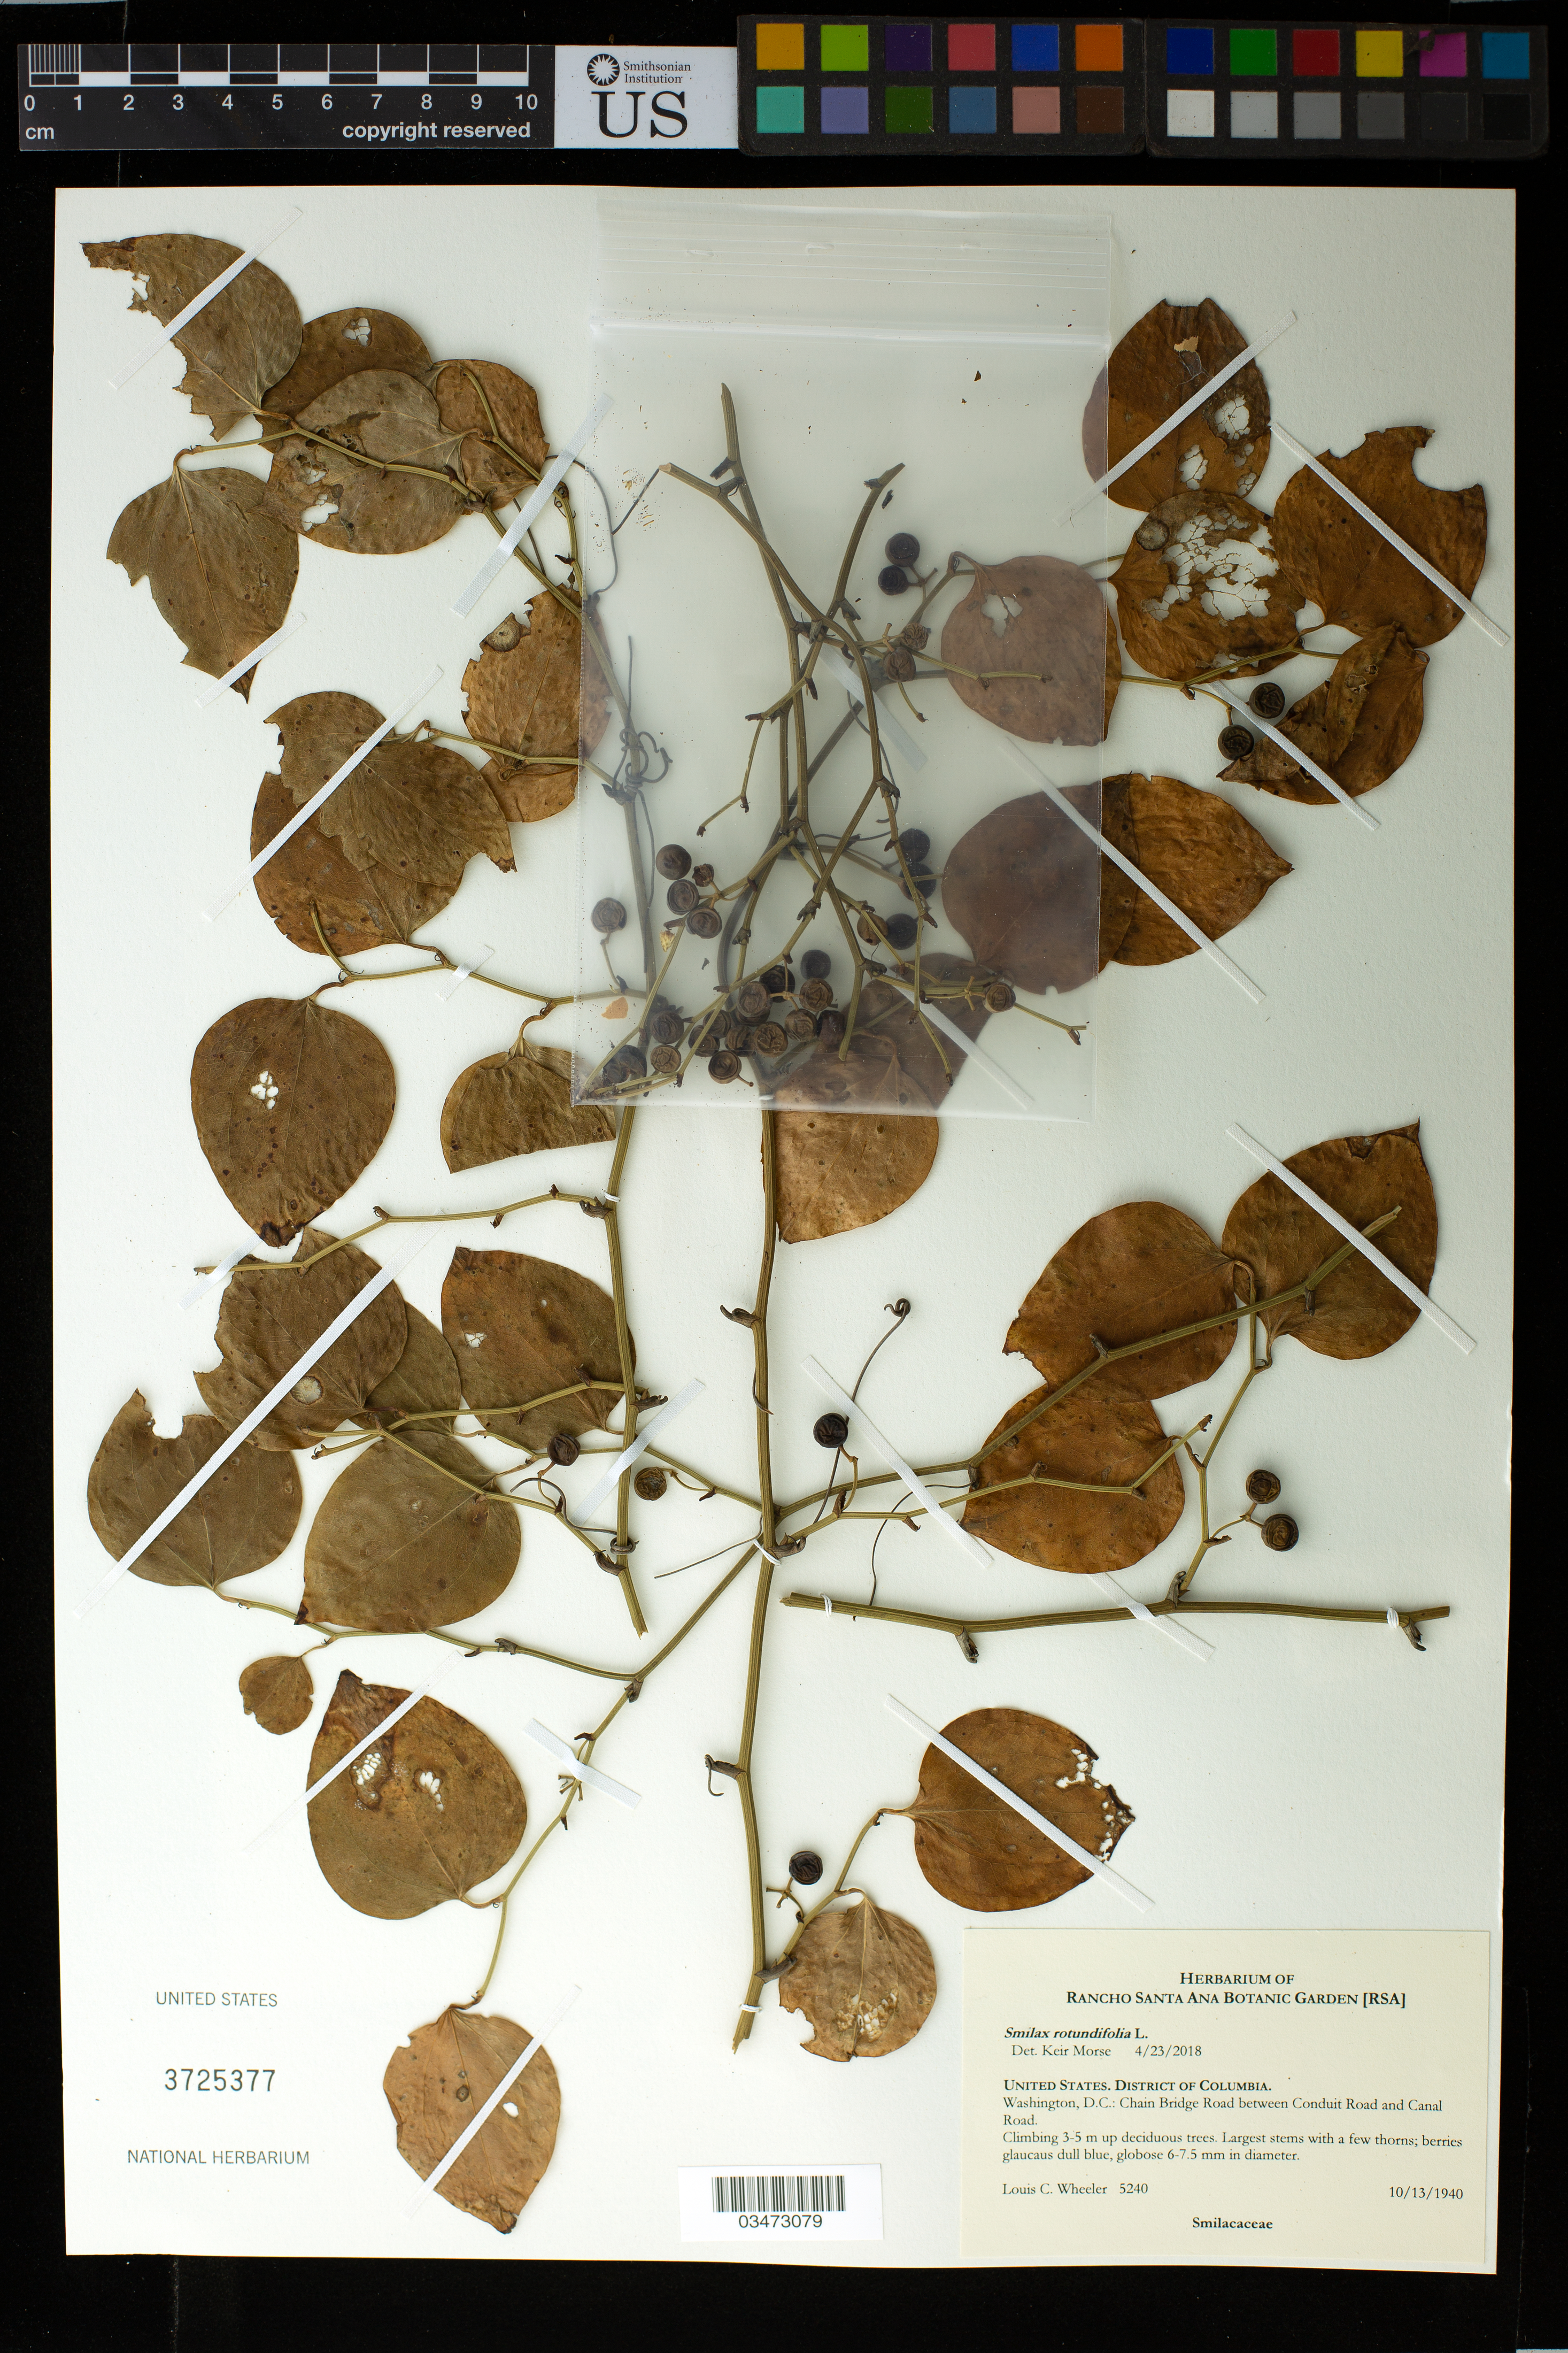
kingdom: Plantae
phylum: Tracheophyta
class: Liliopsida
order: Liliales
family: Smilacaceae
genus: Smilax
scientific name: Smilax rotundifolia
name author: L.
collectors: L. C. Wheeler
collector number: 5240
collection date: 1940-10-13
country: United States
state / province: District of Columbia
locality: Chain Bridge Road between Conduit Road and Canal Rd.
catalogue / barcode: US 3725377